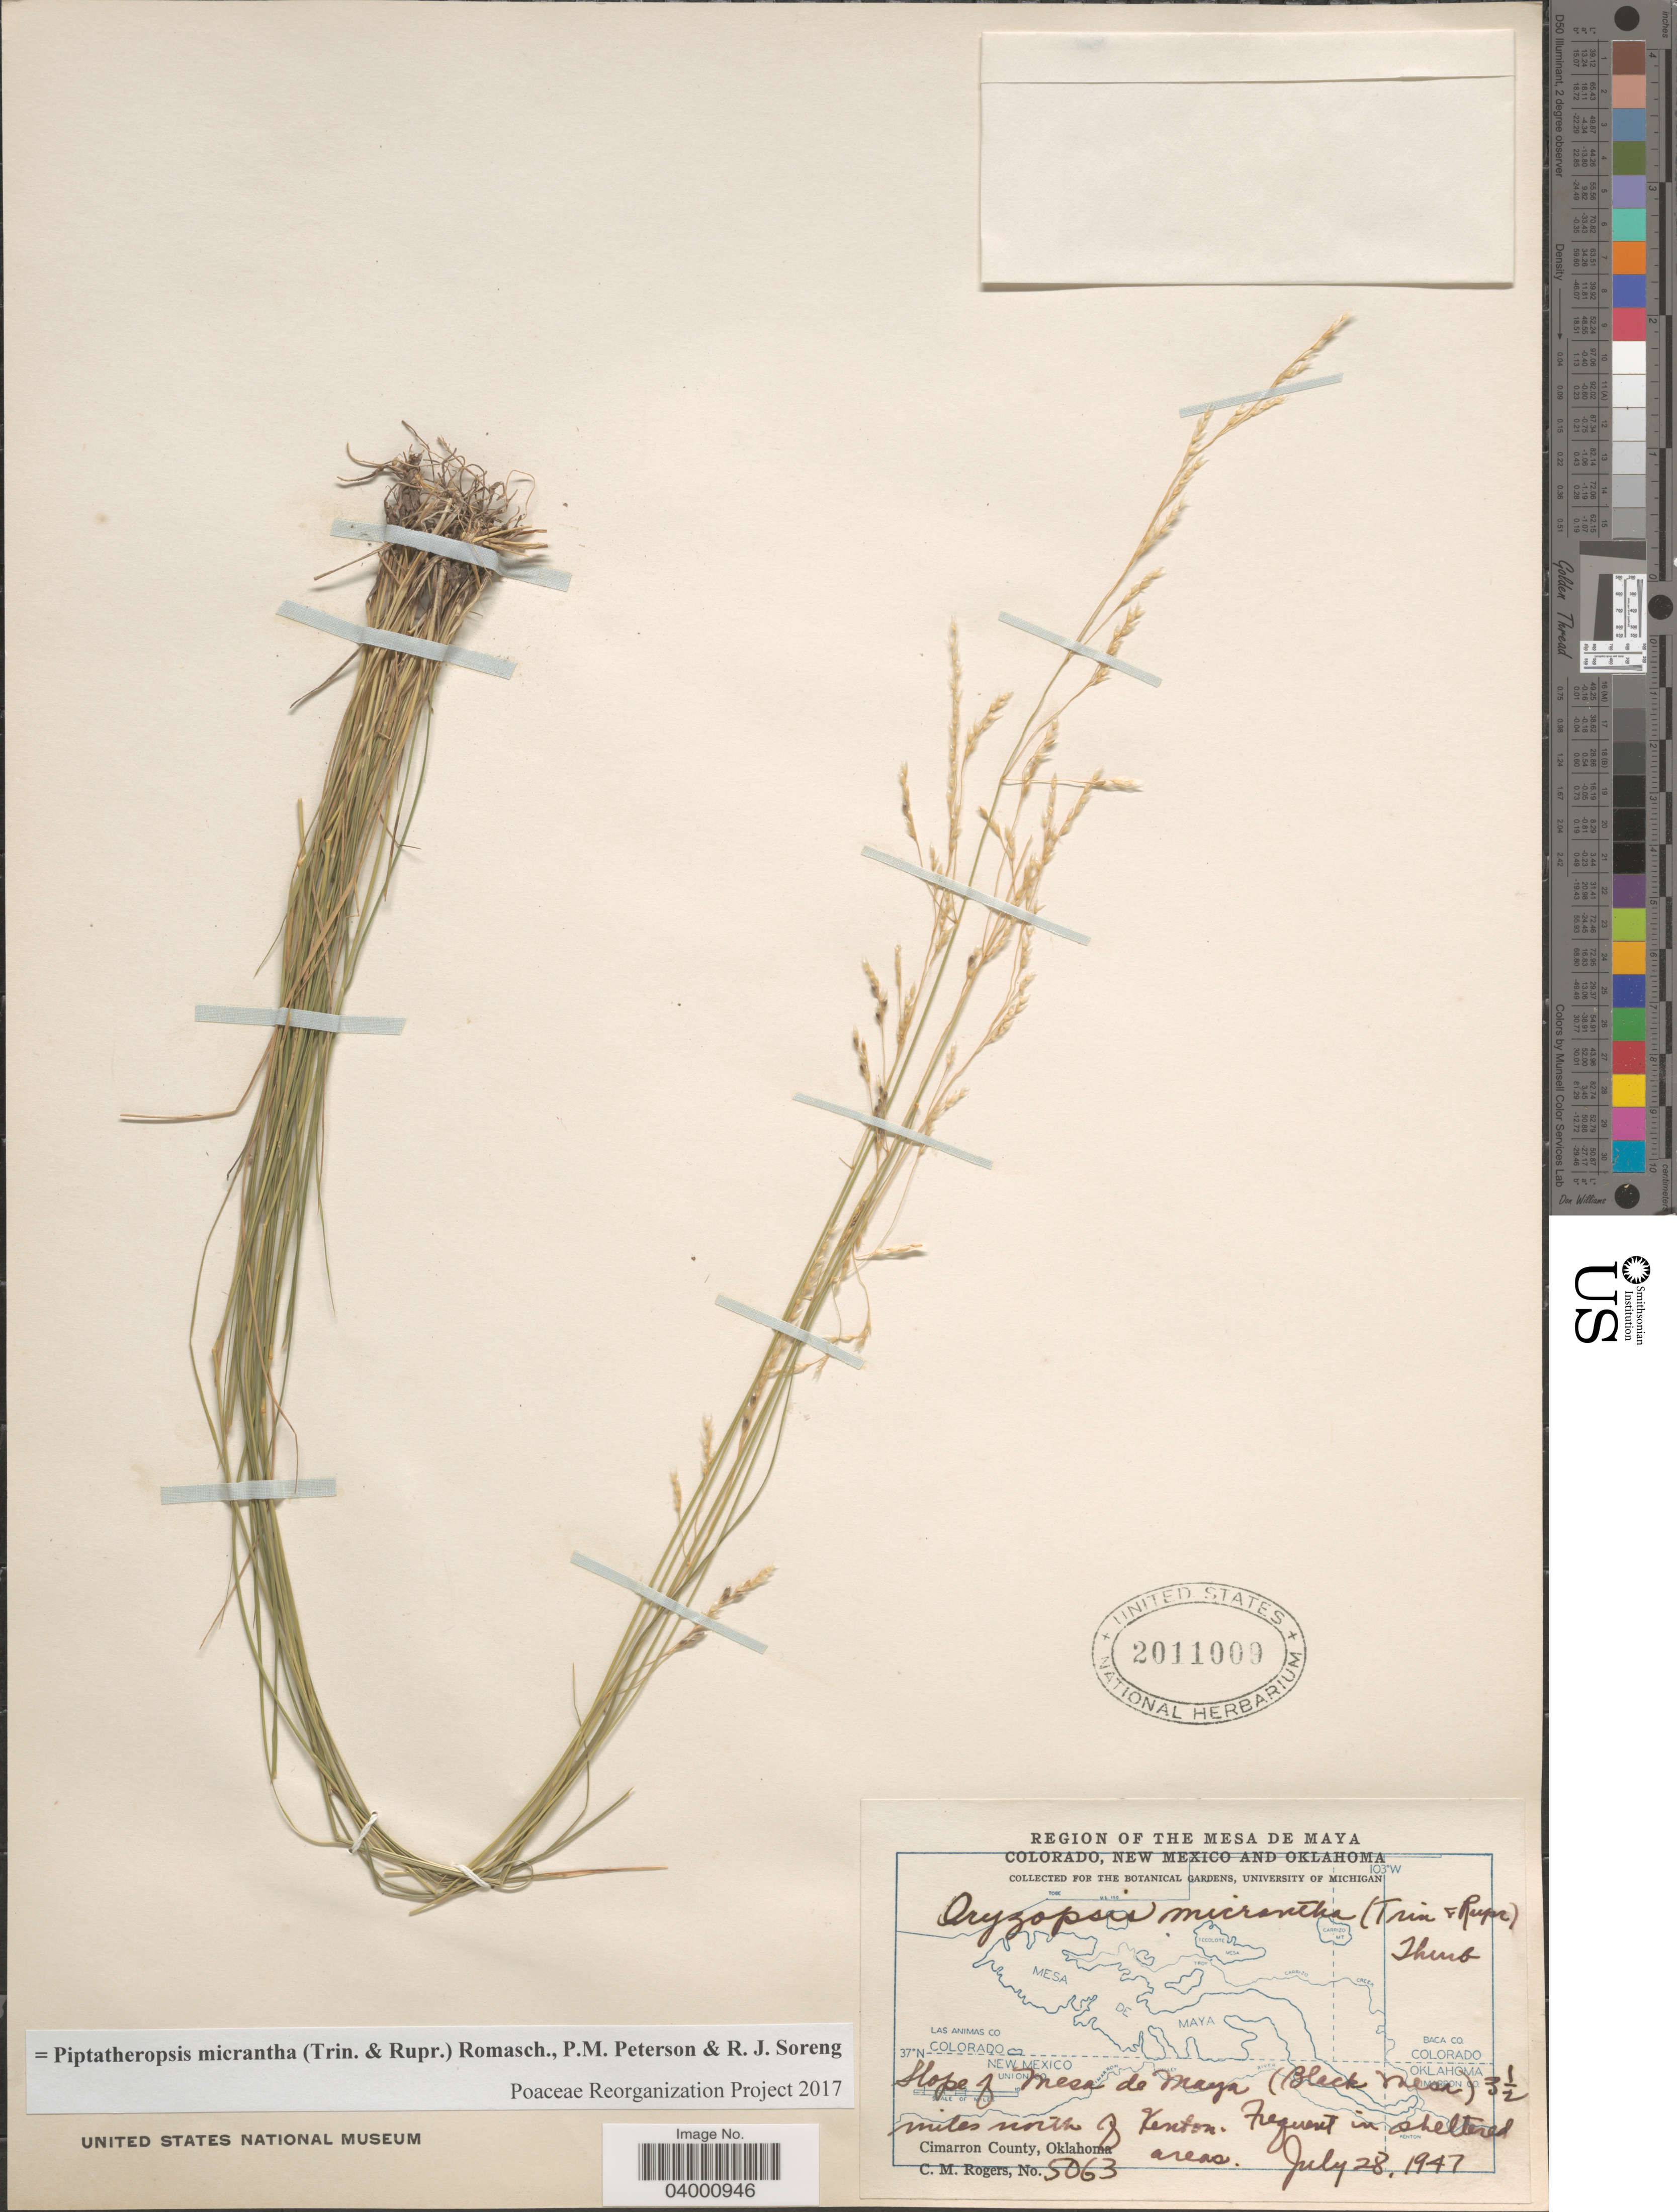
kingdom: Plantae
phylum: Tracheophyta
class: Liliopsida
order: Poales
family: Poaceae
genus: Piptatheropsis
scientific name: Piptatheropsis micrantha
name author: (Trin. & Rupr.) Romasch.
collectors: C. M. Rogers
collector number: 5063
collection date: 1947-07-28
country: United States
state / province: Oklahoma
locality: Region of the Mesa de Maya. Slope of Mesa de Maya (Black Mesa) 3½ miles north of Kenton. Cimarron County.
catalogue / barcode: US 2011009